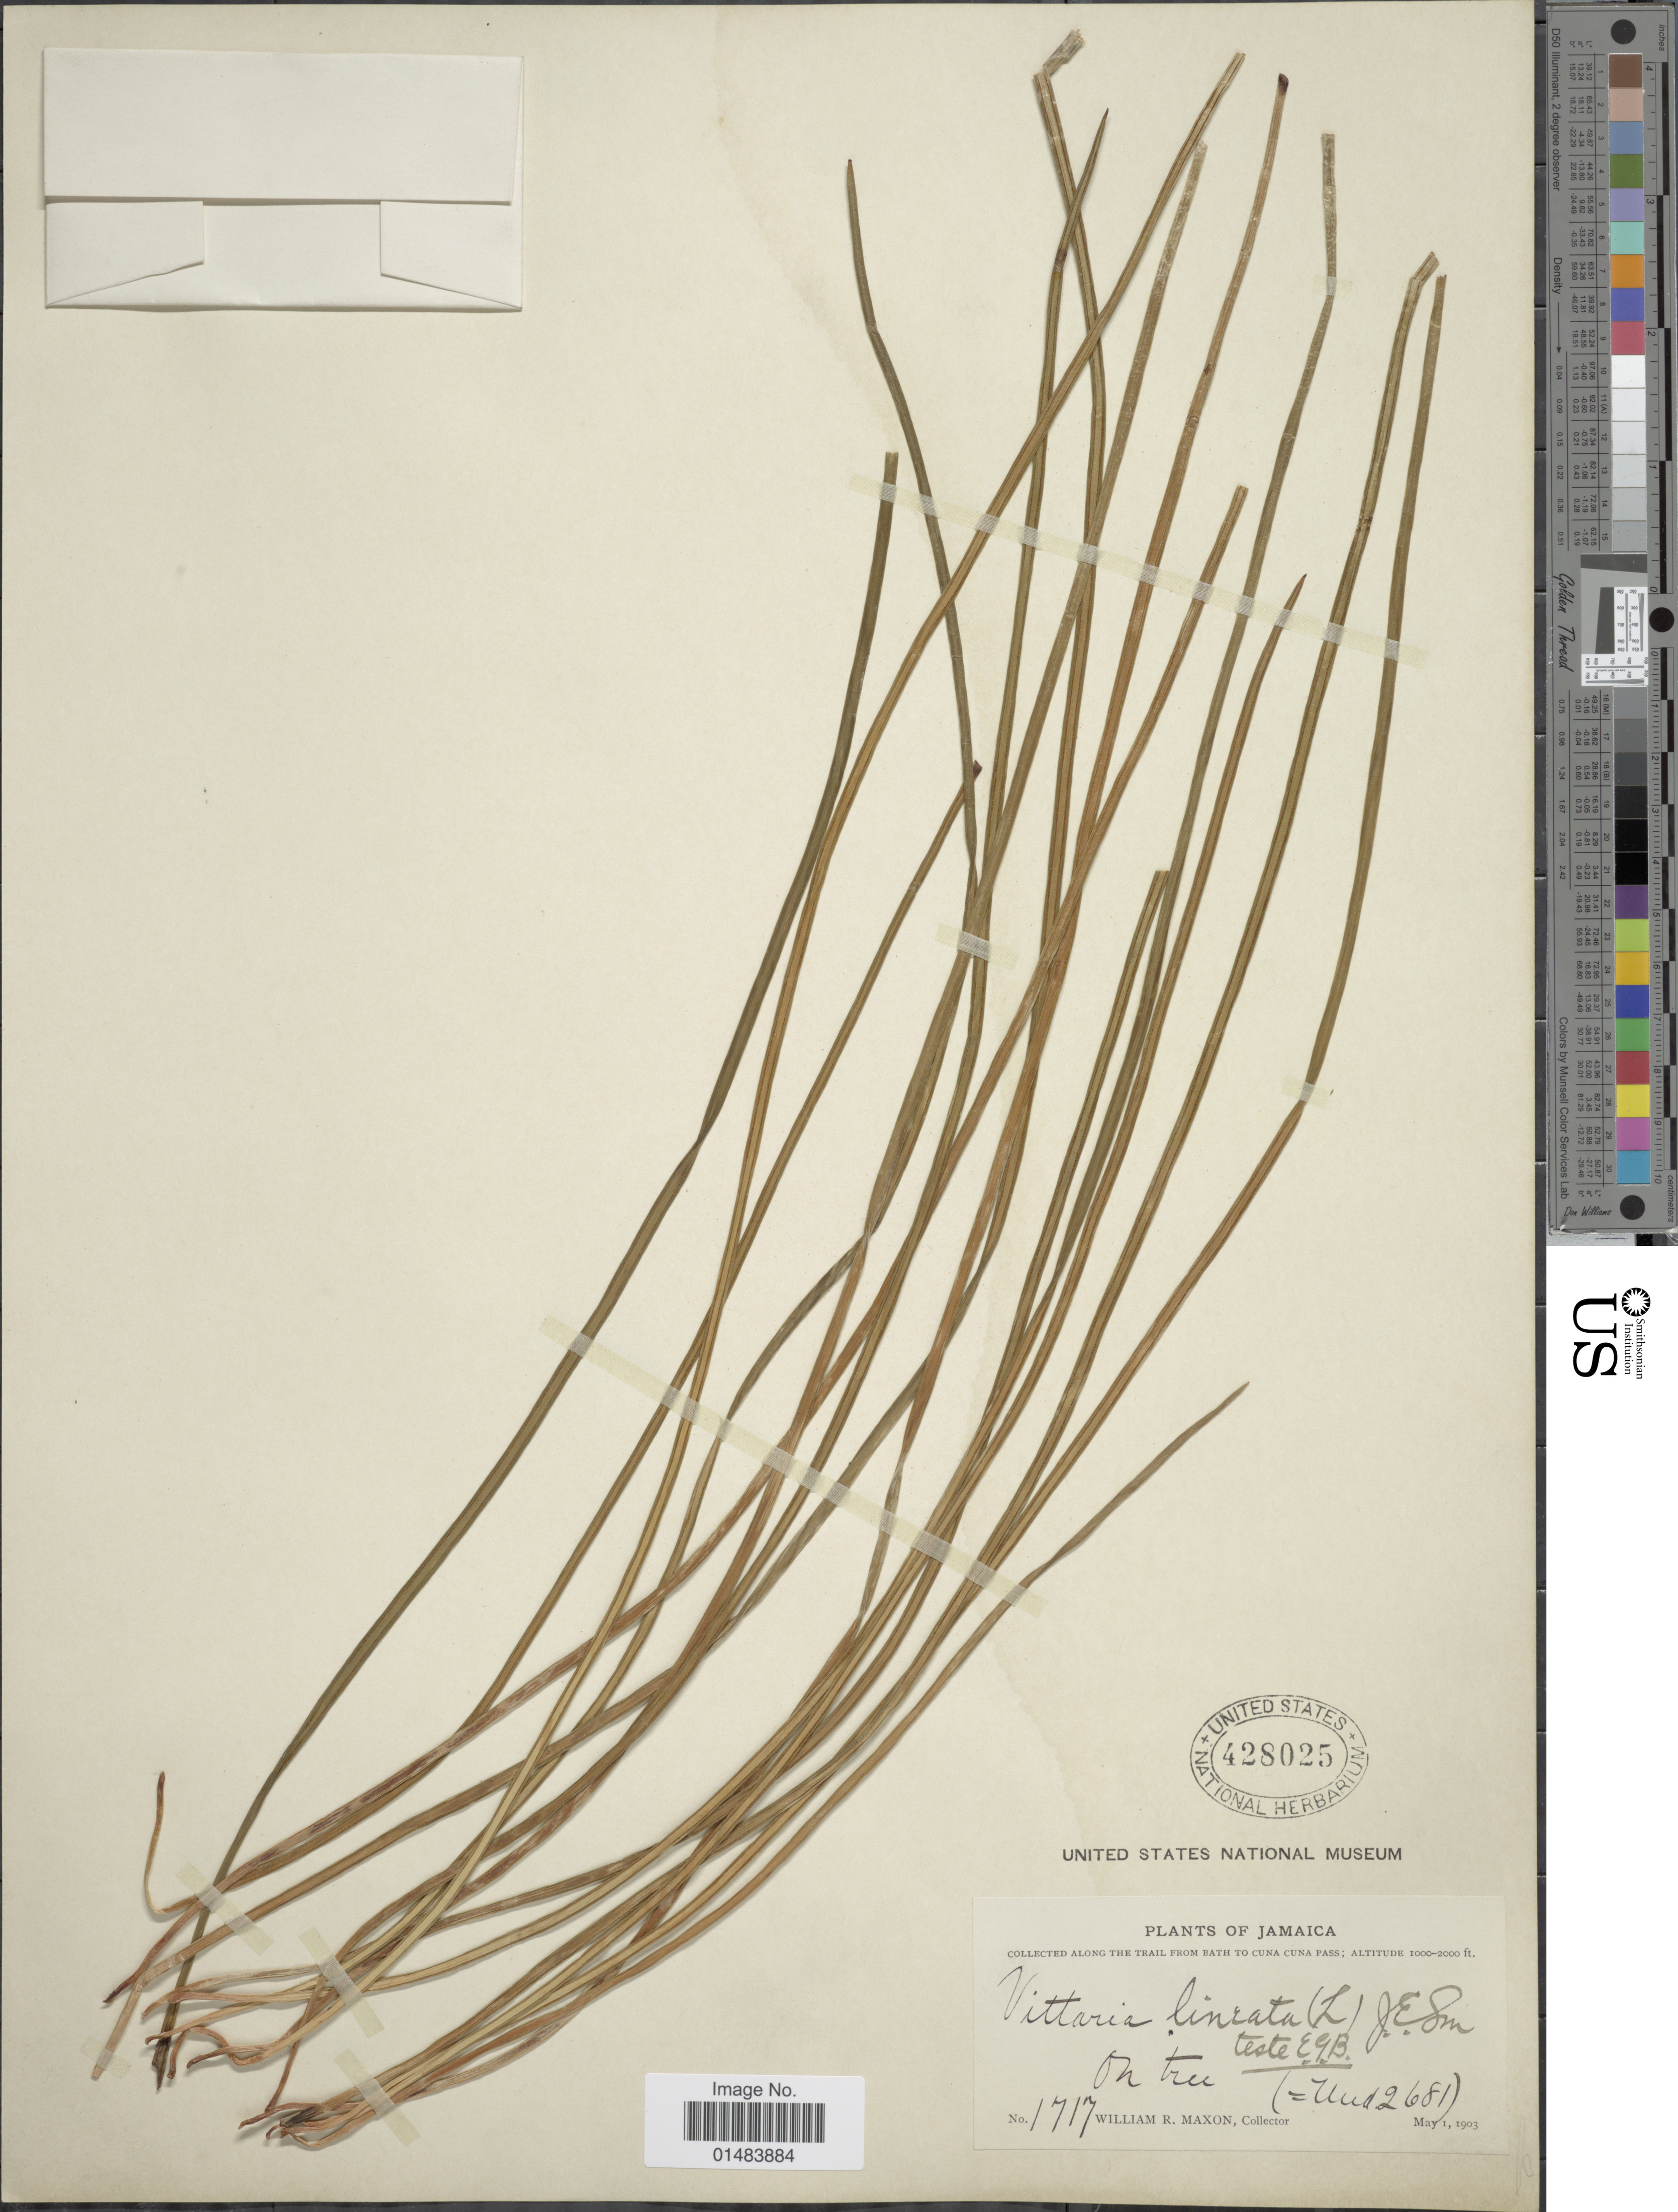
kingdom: Plantae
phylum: Tracheophyta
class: Polypodiopsida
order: Polypodiales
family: Pteridaceae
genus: Vittaria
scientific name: Vittaria lineata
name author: (L.) Sm.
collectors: W. R. Maxon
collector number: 1717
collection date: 1903-05-01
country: Jamaica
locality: Jamaica, along the trail from Bath to Cuna Cuna Pass.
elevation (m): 305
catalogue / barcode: US 428025